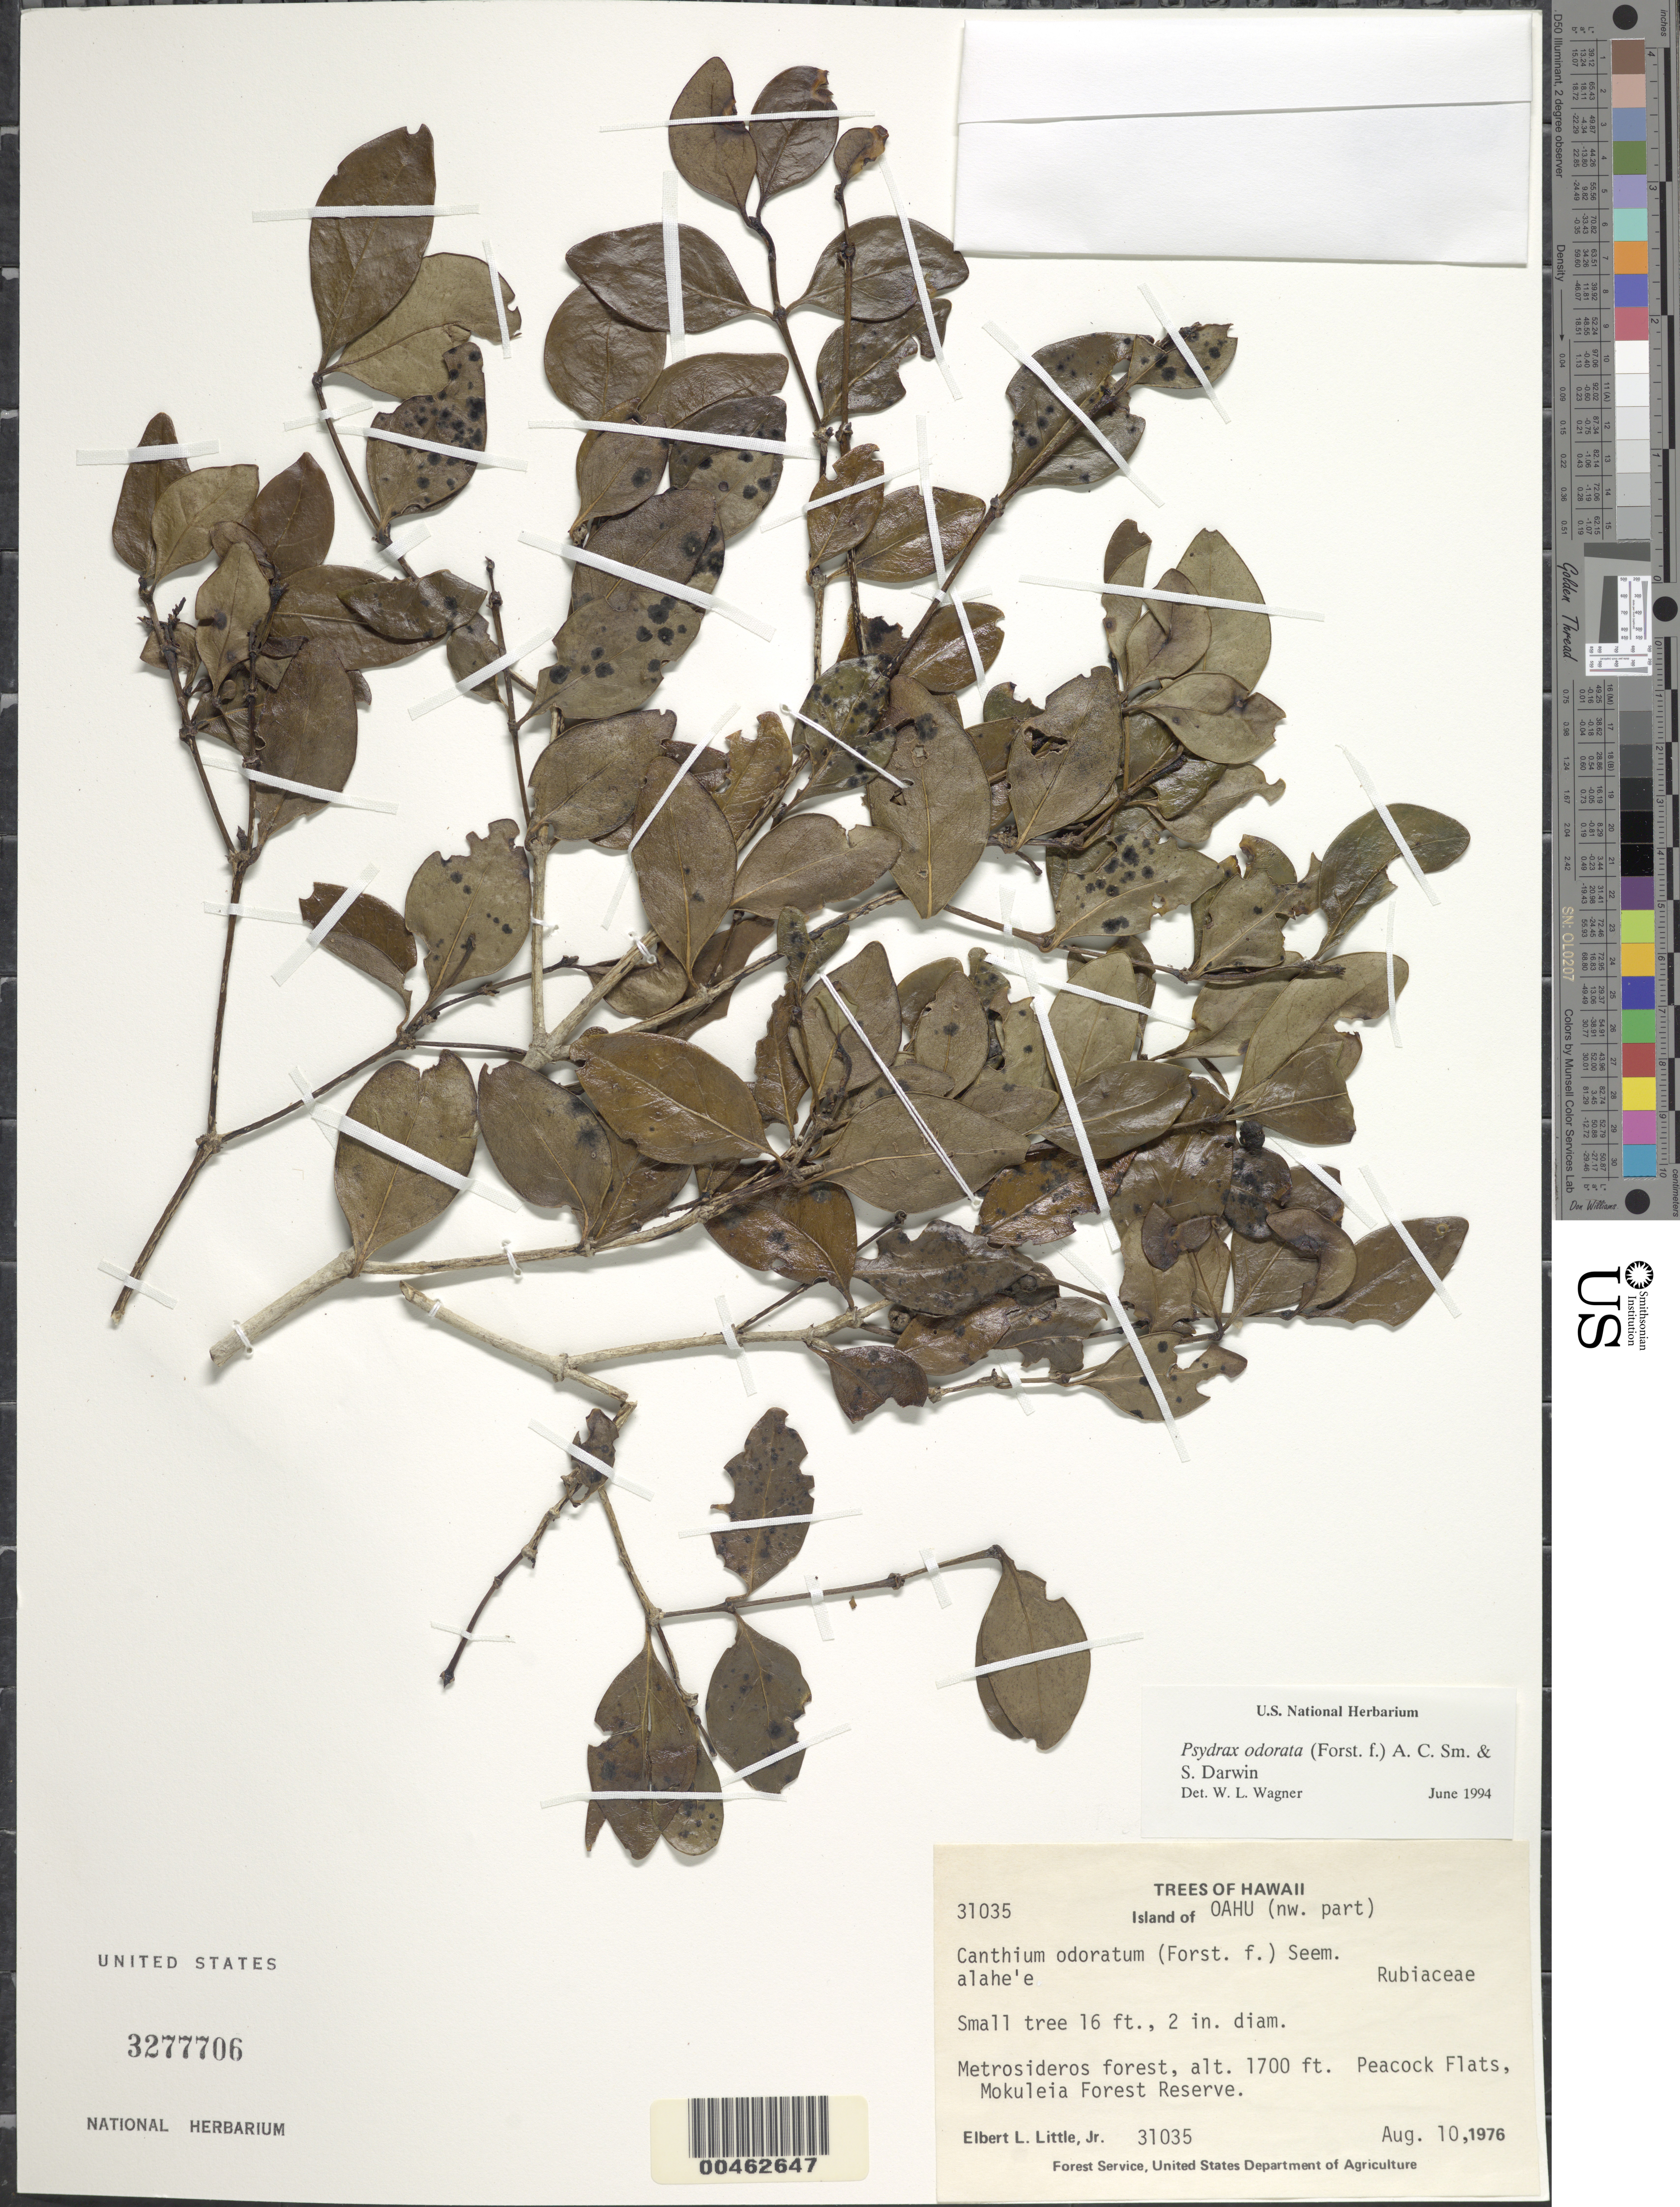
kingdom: Plantae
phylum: Tracheophyta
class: Magnoliopsida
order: Gentianales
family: Rubiaceae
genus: Psydrax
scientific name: Psydrax odorata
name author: (G. Forst.) A.C. Sm. & S.P. Darwin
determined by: Wagner, W. L., (BOT), Smithsonian Institution - National Museum of Natural History (UNITED STATES)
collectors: E. L. Little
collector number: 31035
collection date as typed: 10 Aug 1976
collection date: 1976-08-10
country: United States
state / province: Hawaii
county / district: Honolulu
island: Oahu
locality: NW part of Oahu, Peacock Flats, Mokuleia Forest Reserve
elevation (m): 518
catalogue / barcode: US 3277706